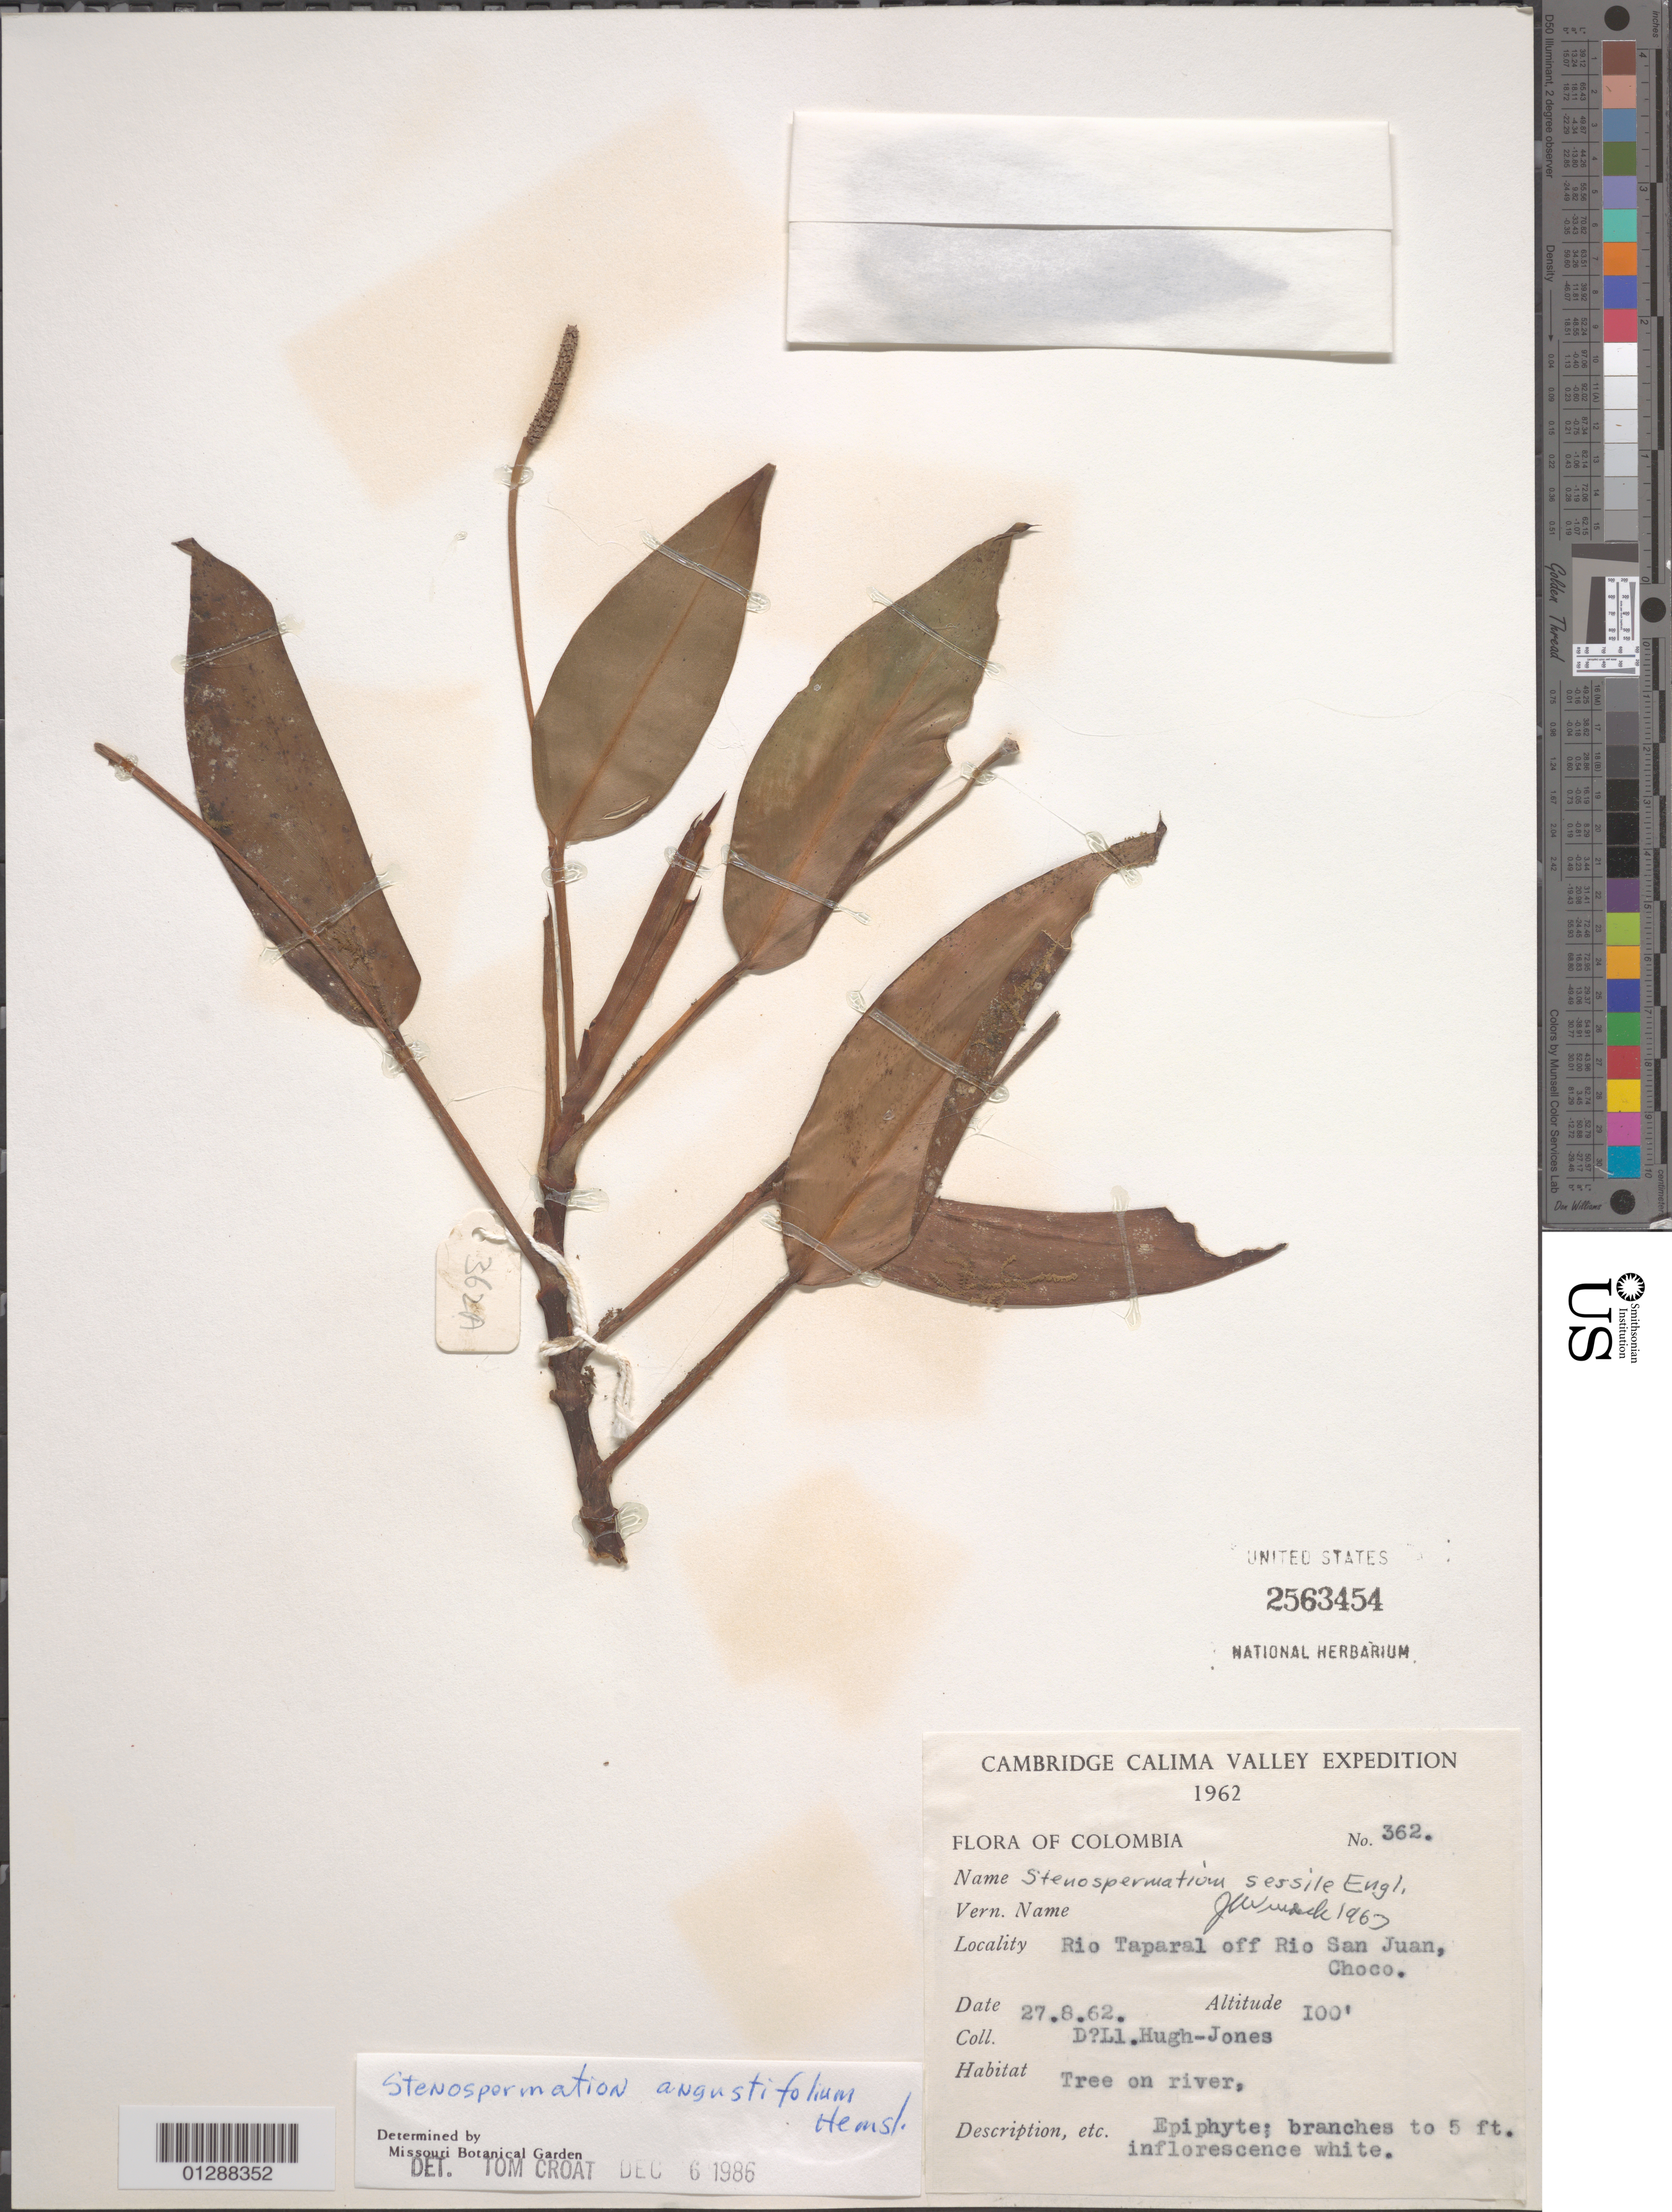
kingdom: Plantae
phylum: Tracheophyta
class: Liliopsida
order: Alismatales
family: Araceae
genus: Stenospermation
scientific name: Stenospermation angustifolium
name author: Hemsl.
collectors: D. Hugh-Jones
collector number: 362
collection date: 1962-08-27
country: Colombia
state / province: Chocó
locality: Cambridge Calima Valley. Rio Taparal off Rio San Juan.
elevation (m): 30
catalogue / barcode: US 2563454